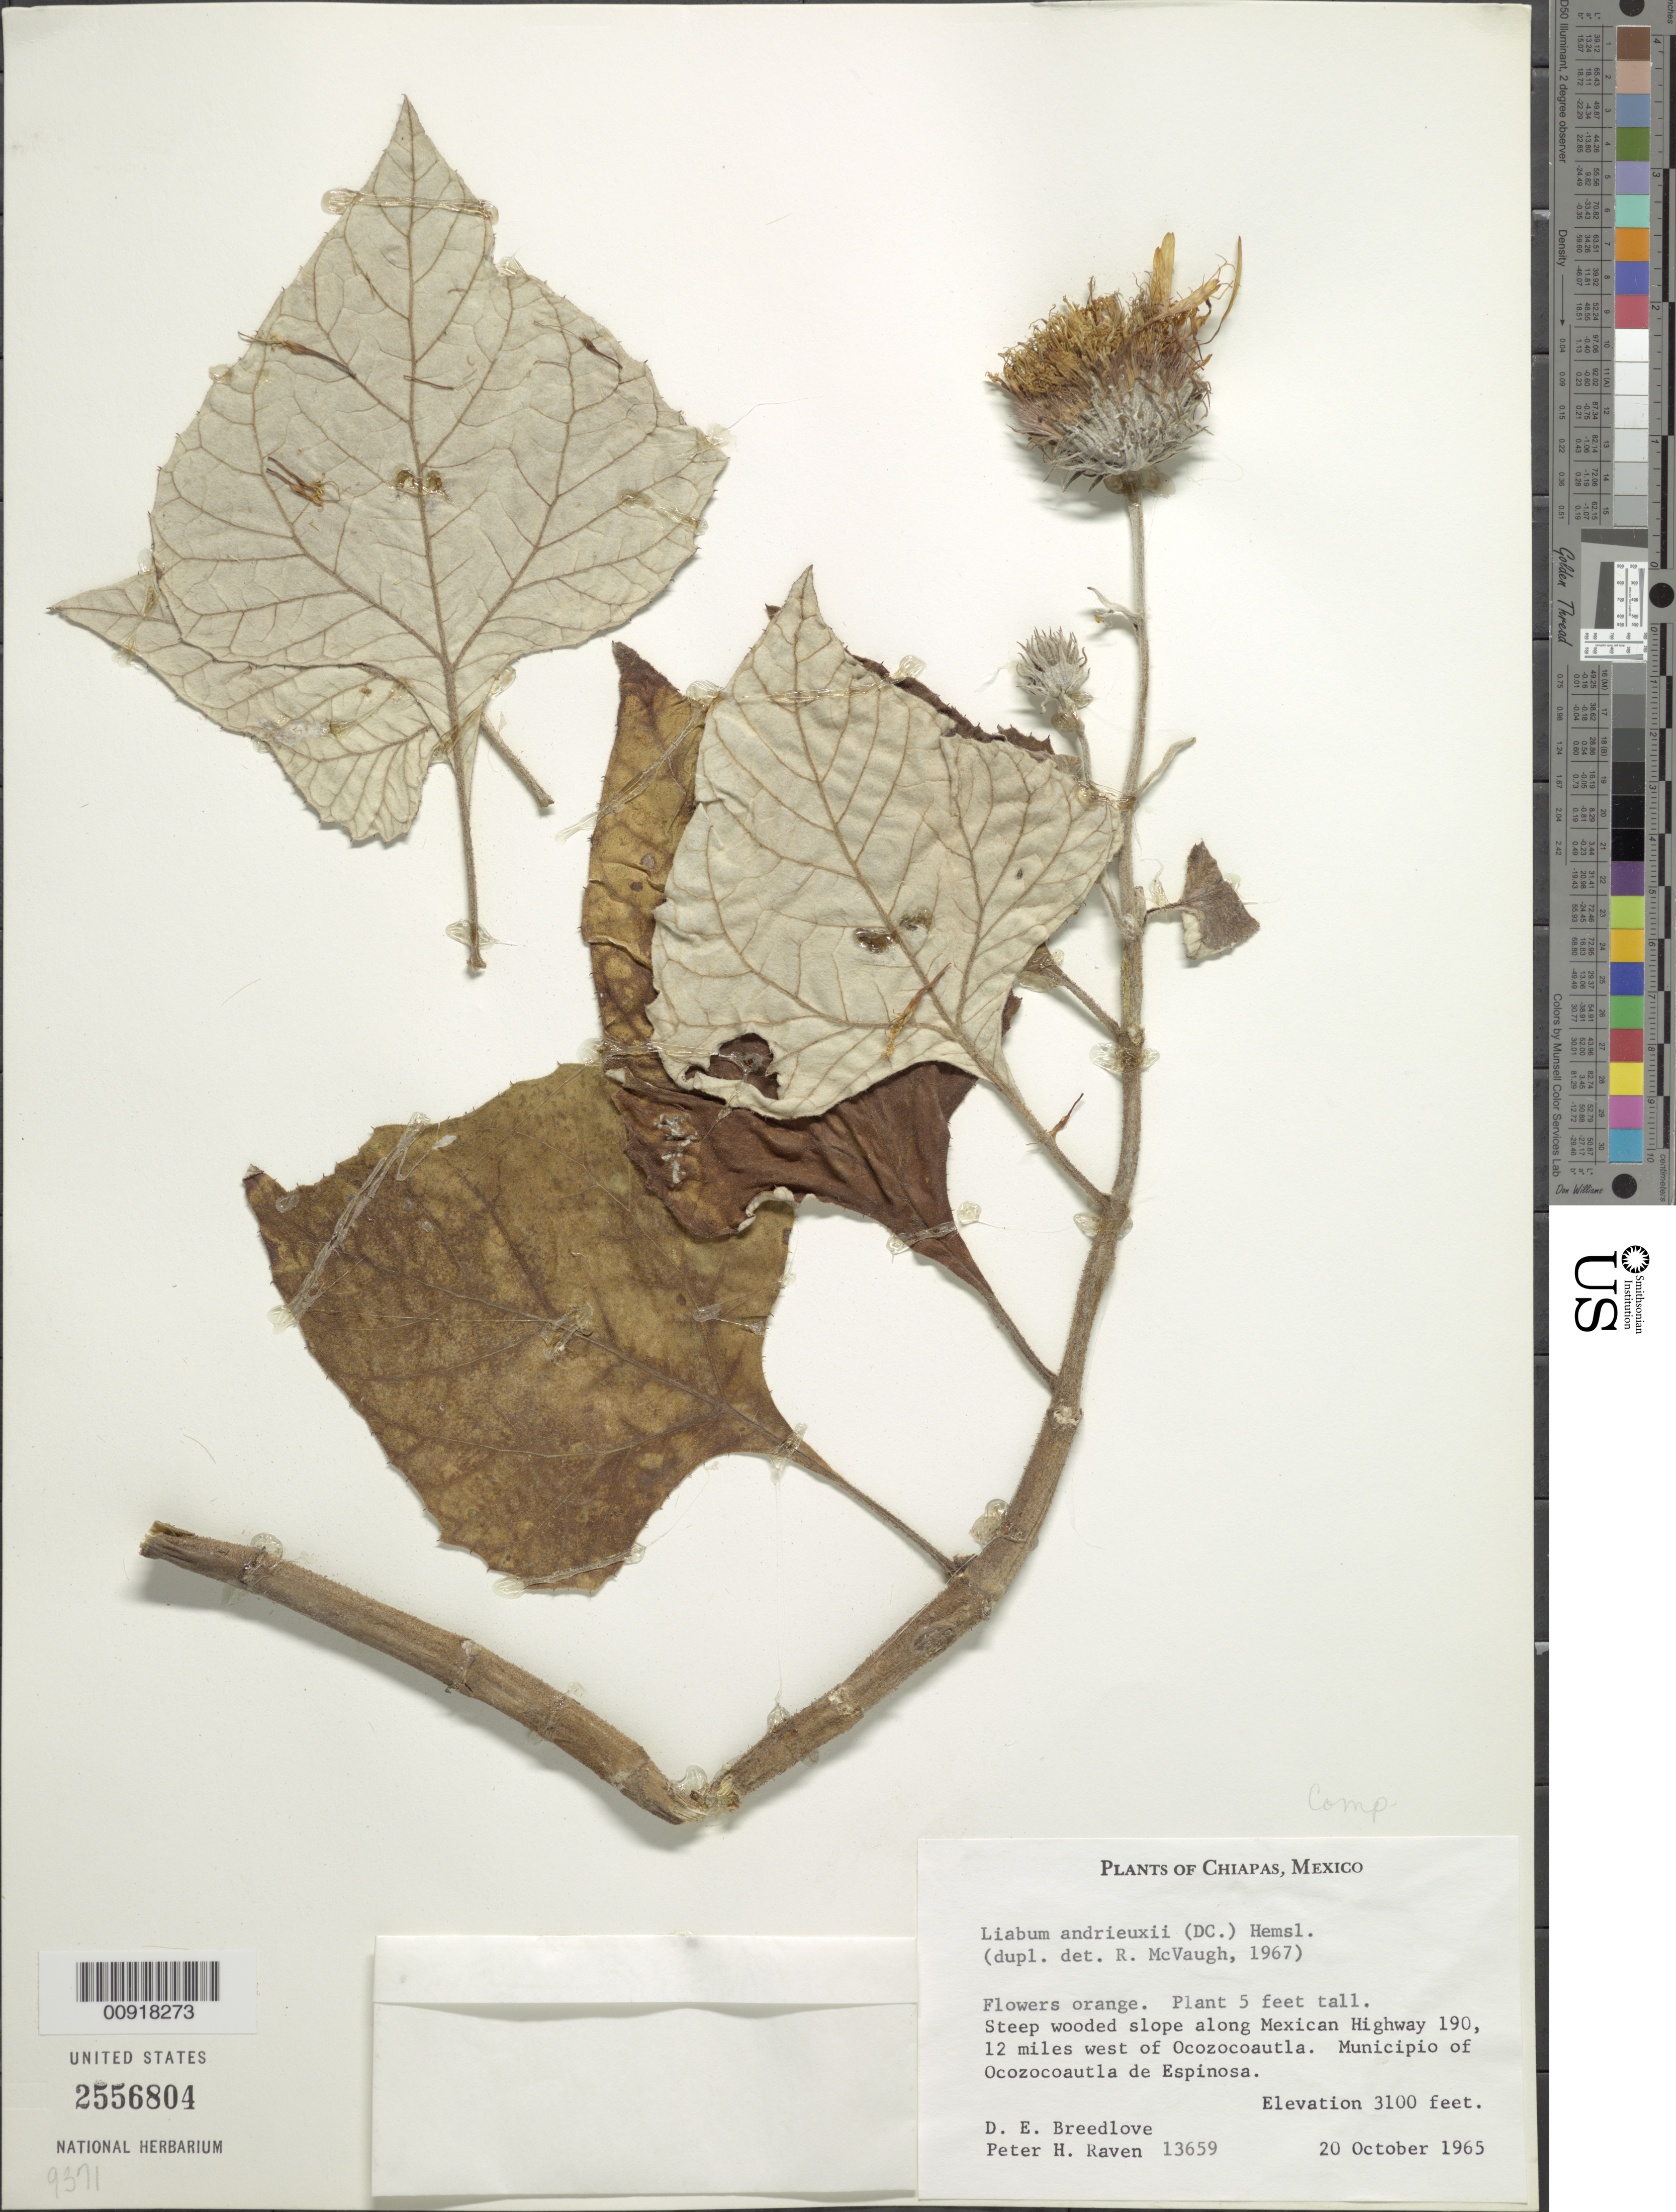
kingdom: Plantae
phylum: Tracheophyta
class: Magnoliopsida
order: Asterales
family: Asteraceae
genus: Sinclairia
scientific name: Sinclairia andrieuxii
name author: (DC.) H. Rob. & Brettell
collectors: D. E. Breedlove & P. Raven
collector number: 13659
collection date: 1965-10-20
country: Mexico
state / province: Chiapas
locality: Steep wooded slope along Mexican Highway 190, 12 miles west of Ocozocoautla. Municipio of Ocozocoautla de Espinosa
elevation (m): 945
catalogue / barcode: US 2556804